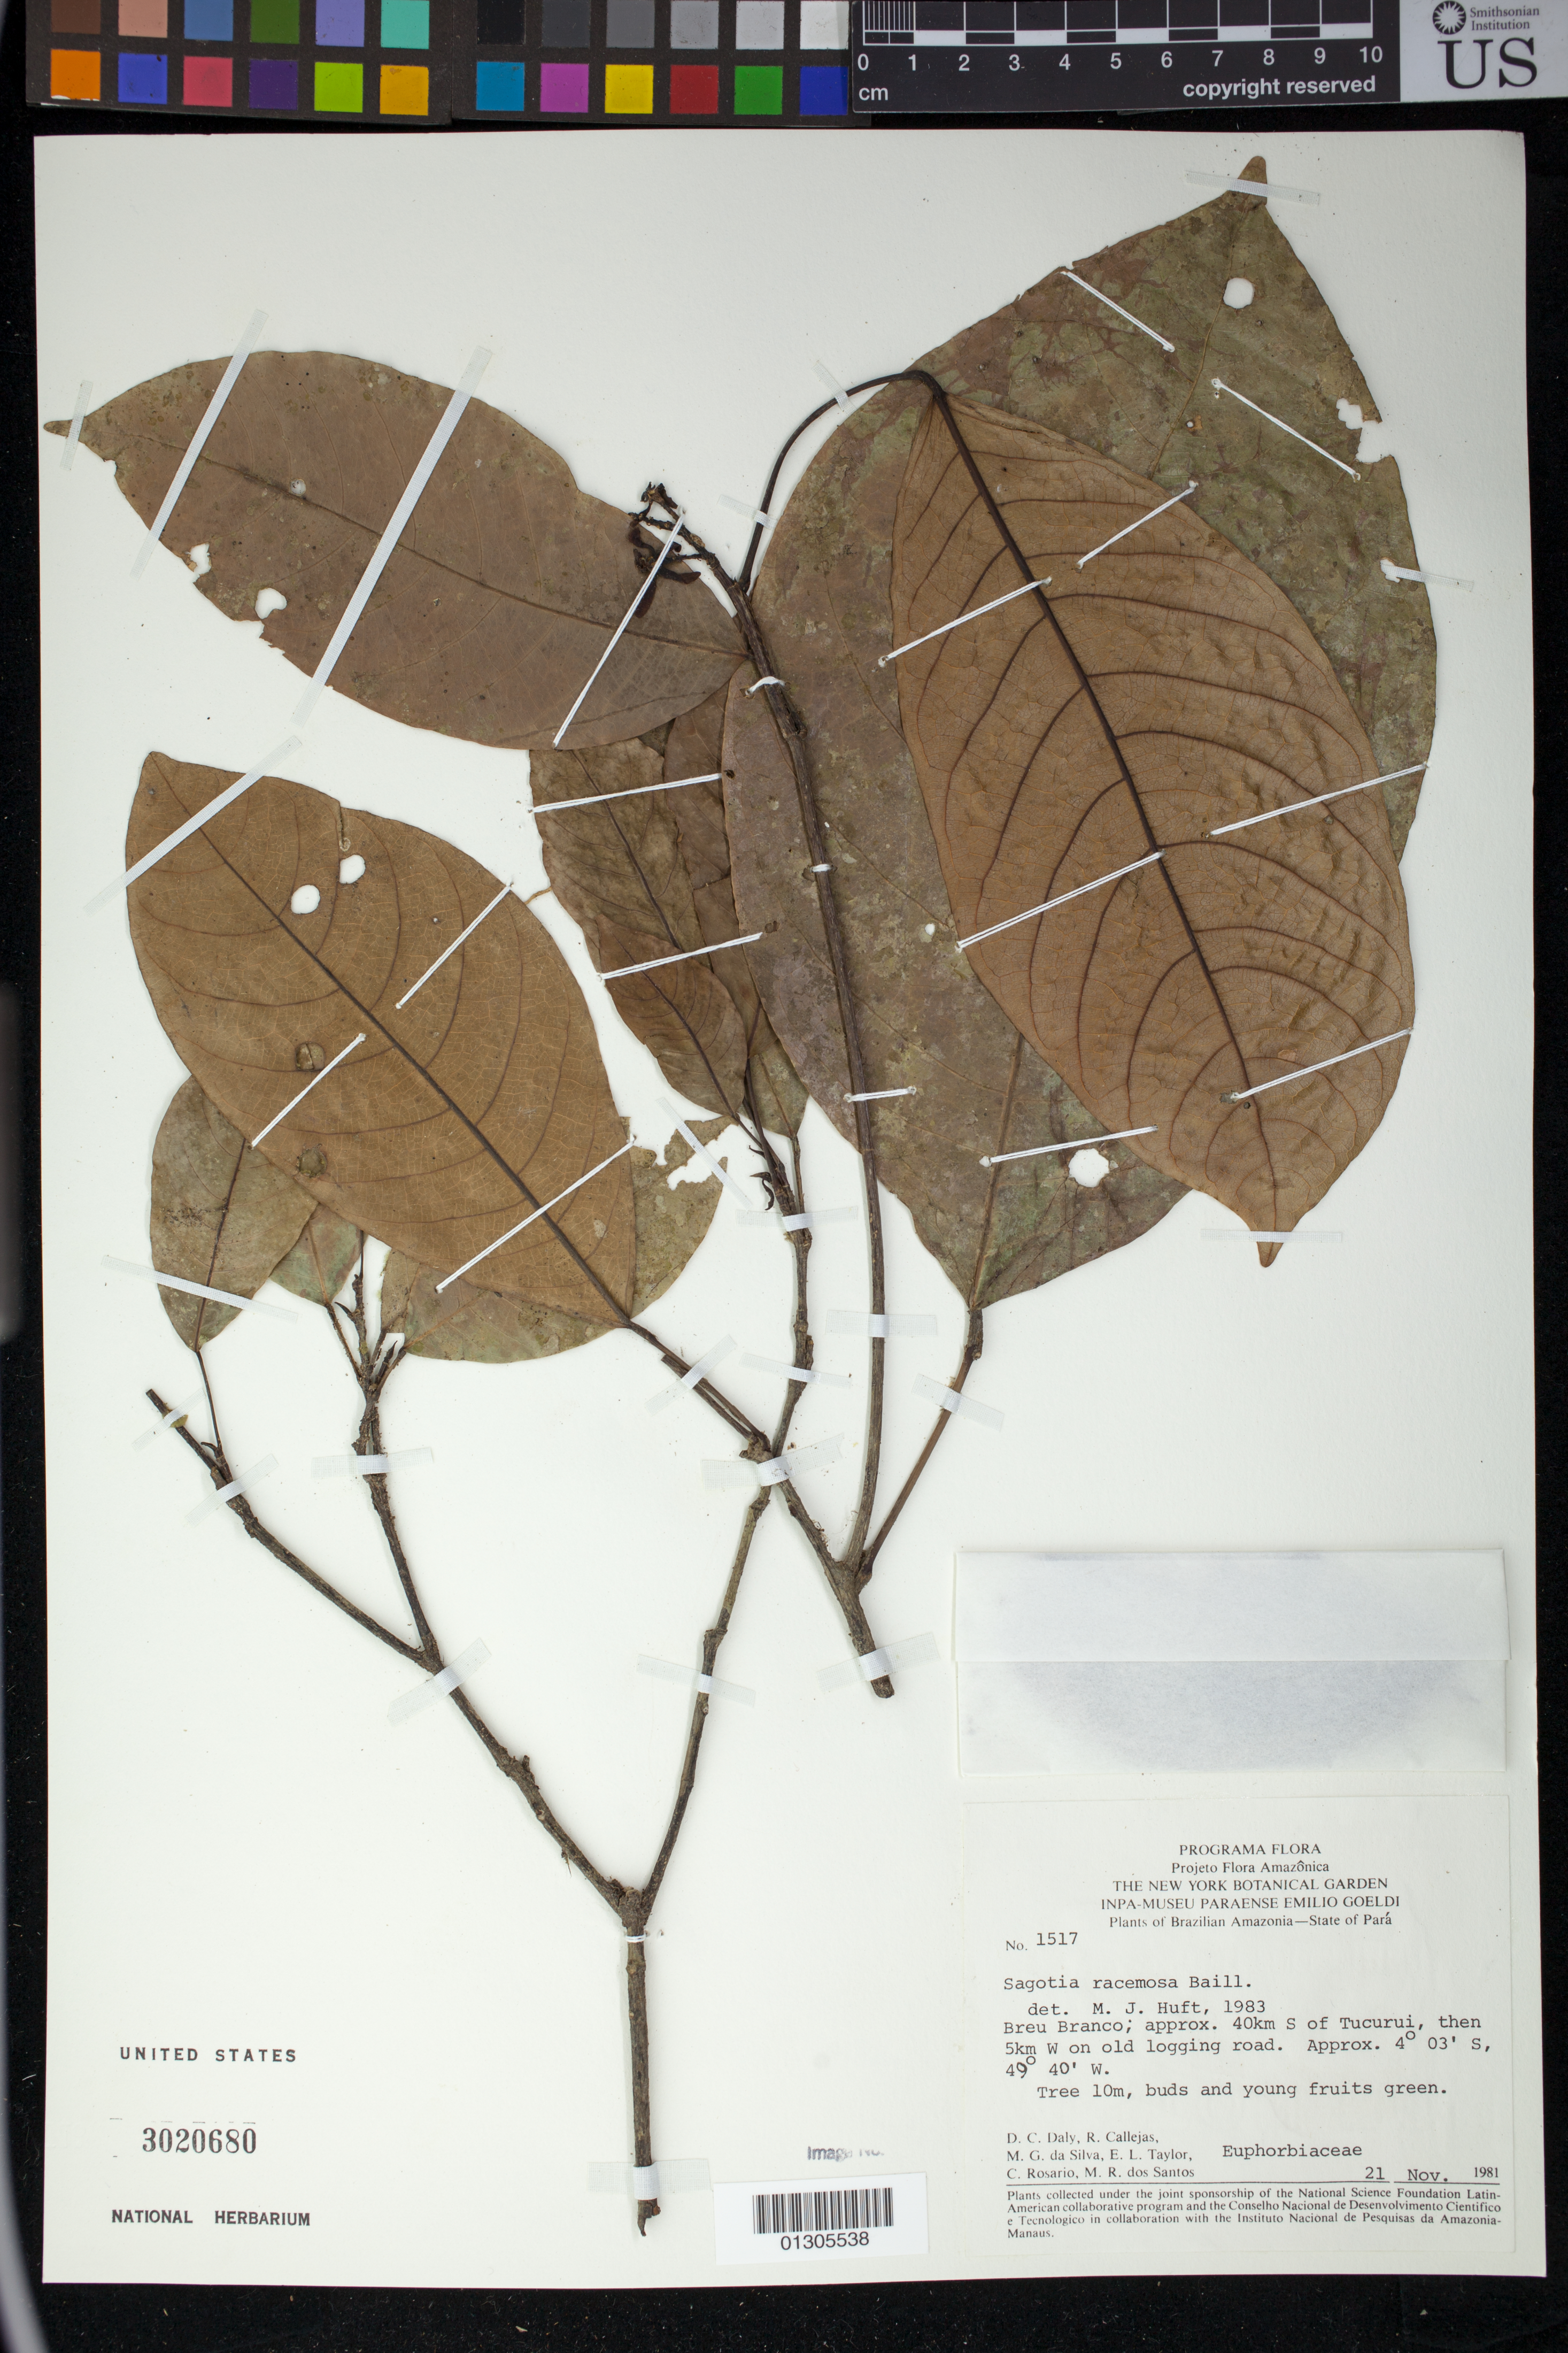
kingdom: Plantae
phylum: Tracheophyta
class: Magnoliopsida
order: Malpighiales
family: Euphorbiaceae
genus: Sagotia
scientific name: Sagotia racemosa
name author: Baill.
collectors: D. C. Daly, R. Callejas, M. G. Silva, E. L. G. Taylor, C. S. Rosario & M. R. Santos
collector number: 1517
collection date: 1981-11-21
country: Brazil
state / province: Pará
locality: Breu Branco; approx. 40km S of Tucurui, then 5km W on old logging road.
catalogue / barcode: US 3020680